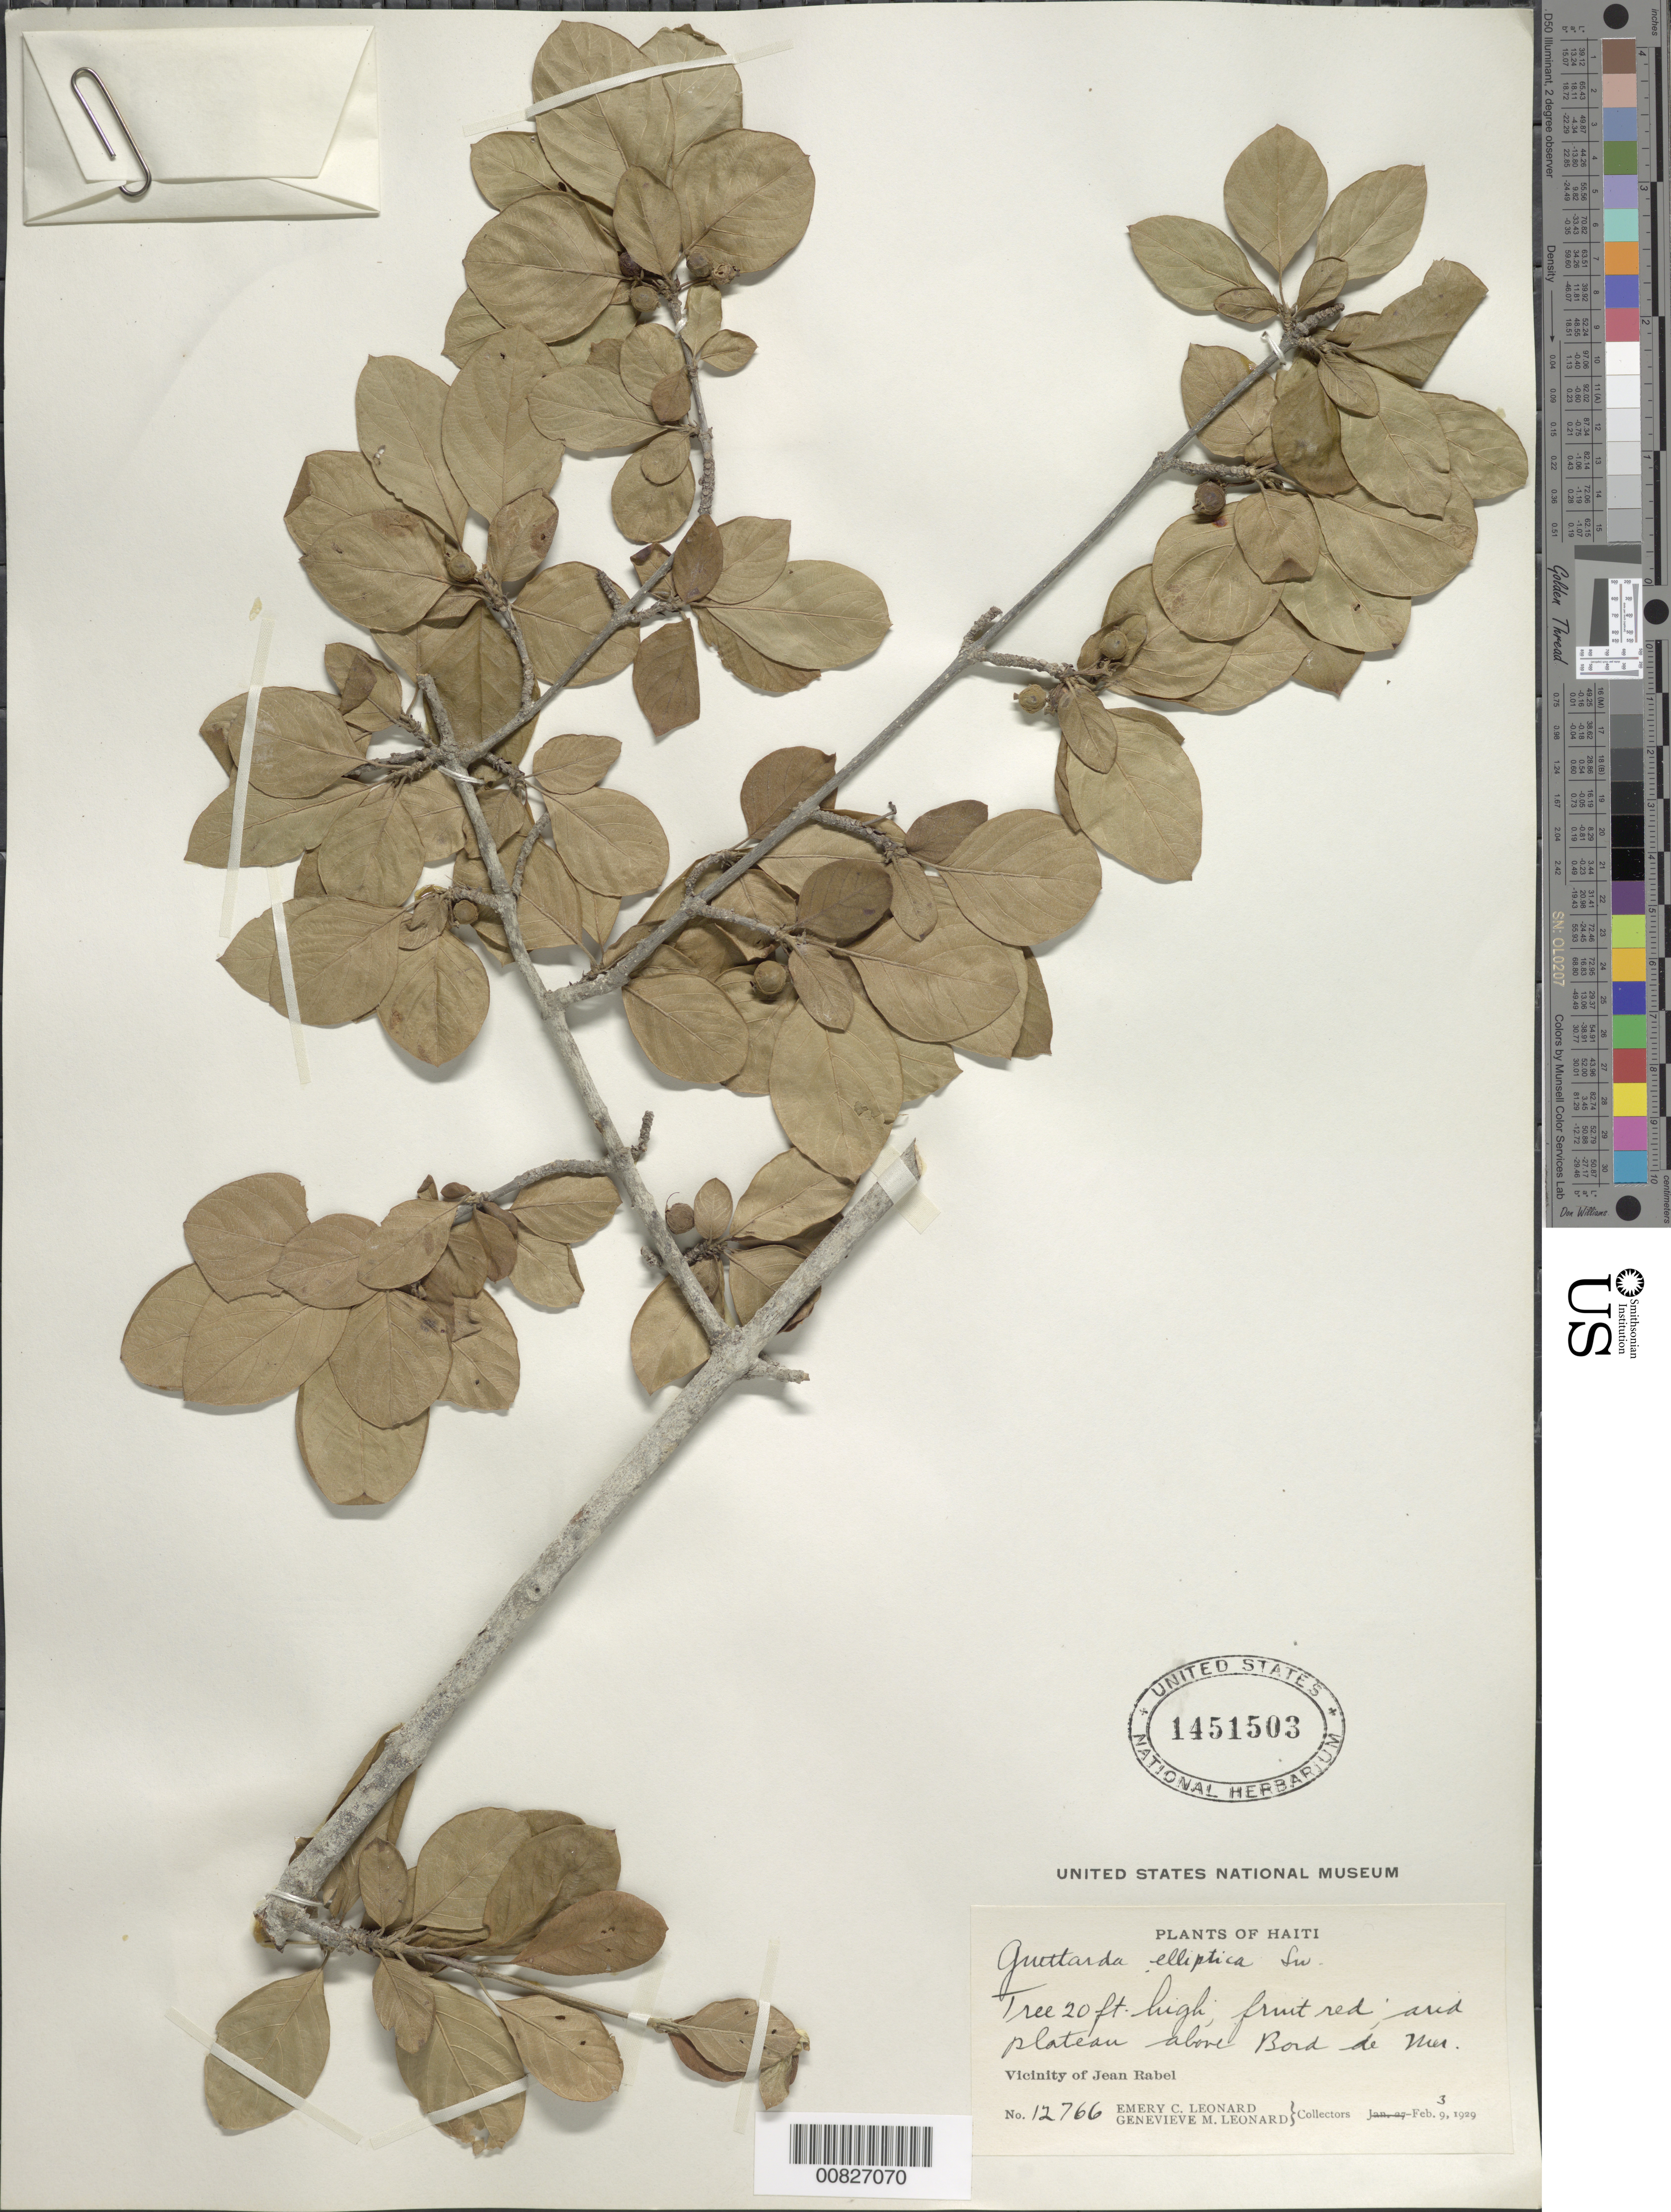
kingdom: Plantae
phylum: Tracheophyta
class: Magnoliopsida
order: Gentianales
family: Rubiaceae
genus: Guettarda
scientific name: Guettarda elliptica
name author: Sw.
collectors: E. C. Leonard & G. M. Leonard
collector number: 12766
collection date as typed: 03 Feb 1929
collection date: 1929-02-03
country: Haiti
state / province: Nord-Ouest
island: Hispaniola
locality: Vicinity of Jean Rabel, above Bord de Mer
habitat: Arid plateau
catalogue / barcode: US 1451503